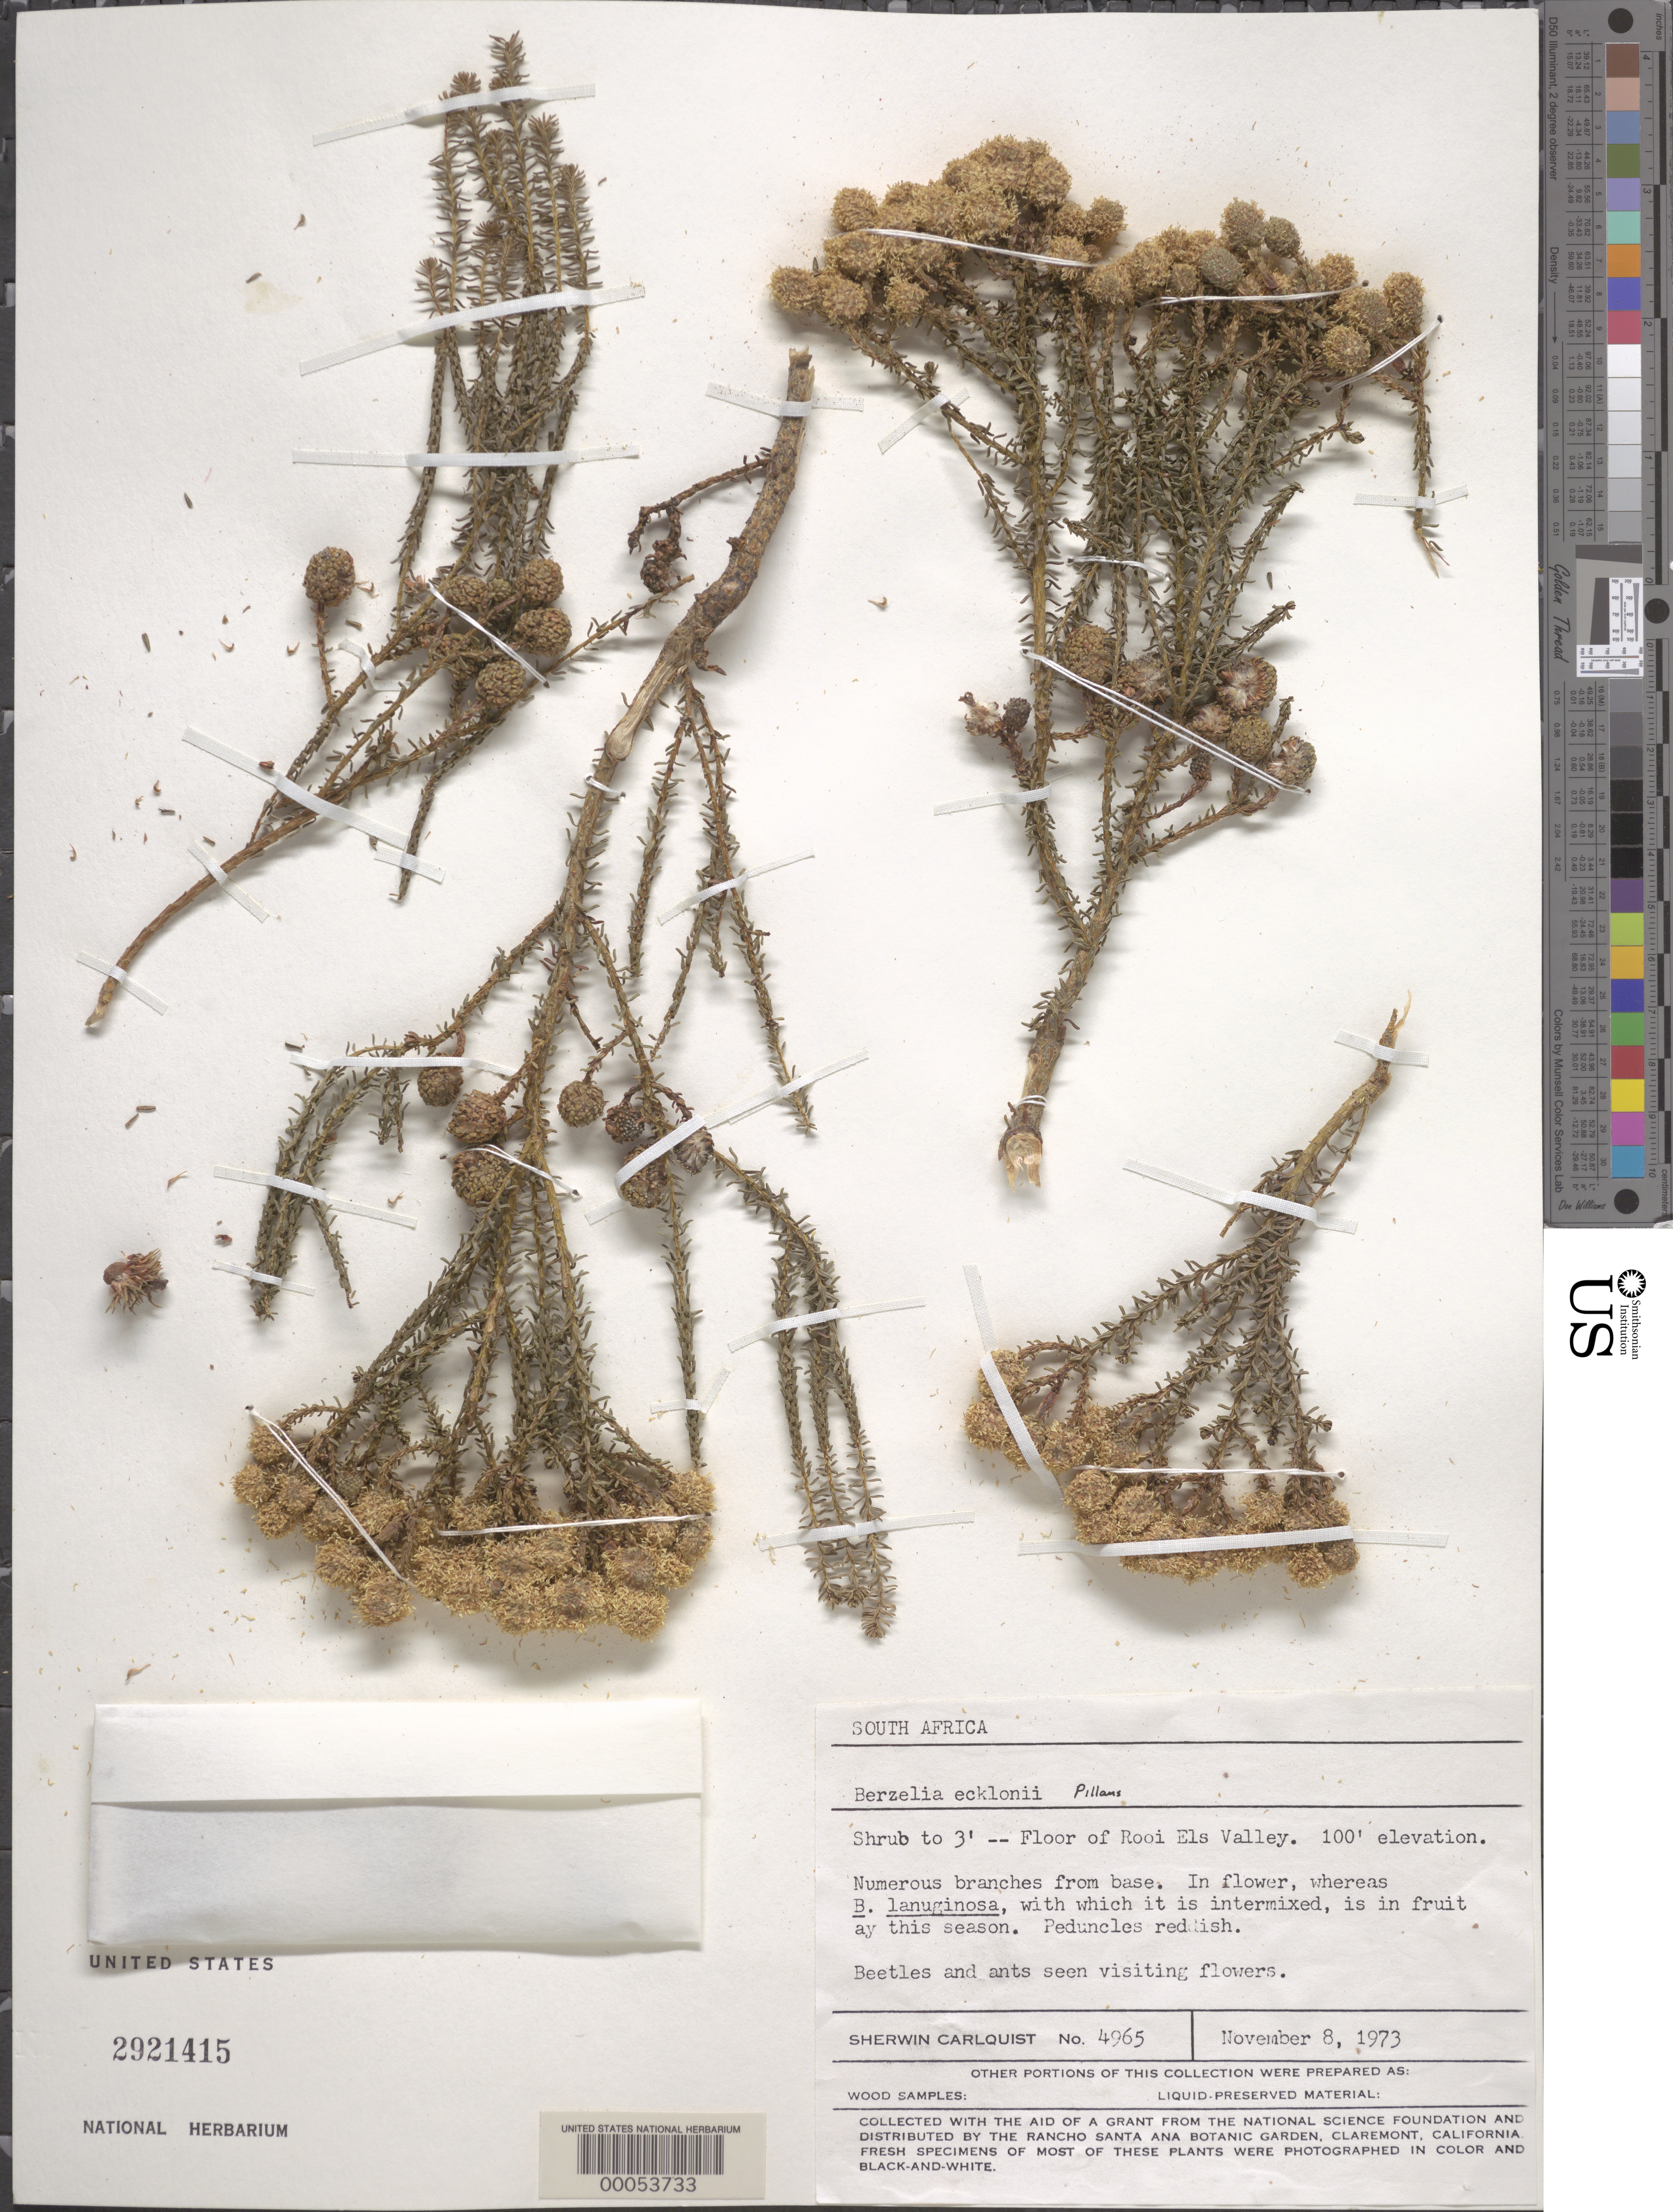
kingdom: Plantae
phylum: Tracheophyta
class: Magnoliopsida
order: Bruniales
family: Bruniaceae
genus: Berzelia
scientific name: Berzelia ecklonii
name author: Pillans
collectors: S. Carlquist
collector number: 4965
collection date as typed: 08 Nov 1973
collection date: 1973-11-08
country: South Africa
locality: Rooi els valley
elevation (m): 30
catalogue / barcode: US 2921415